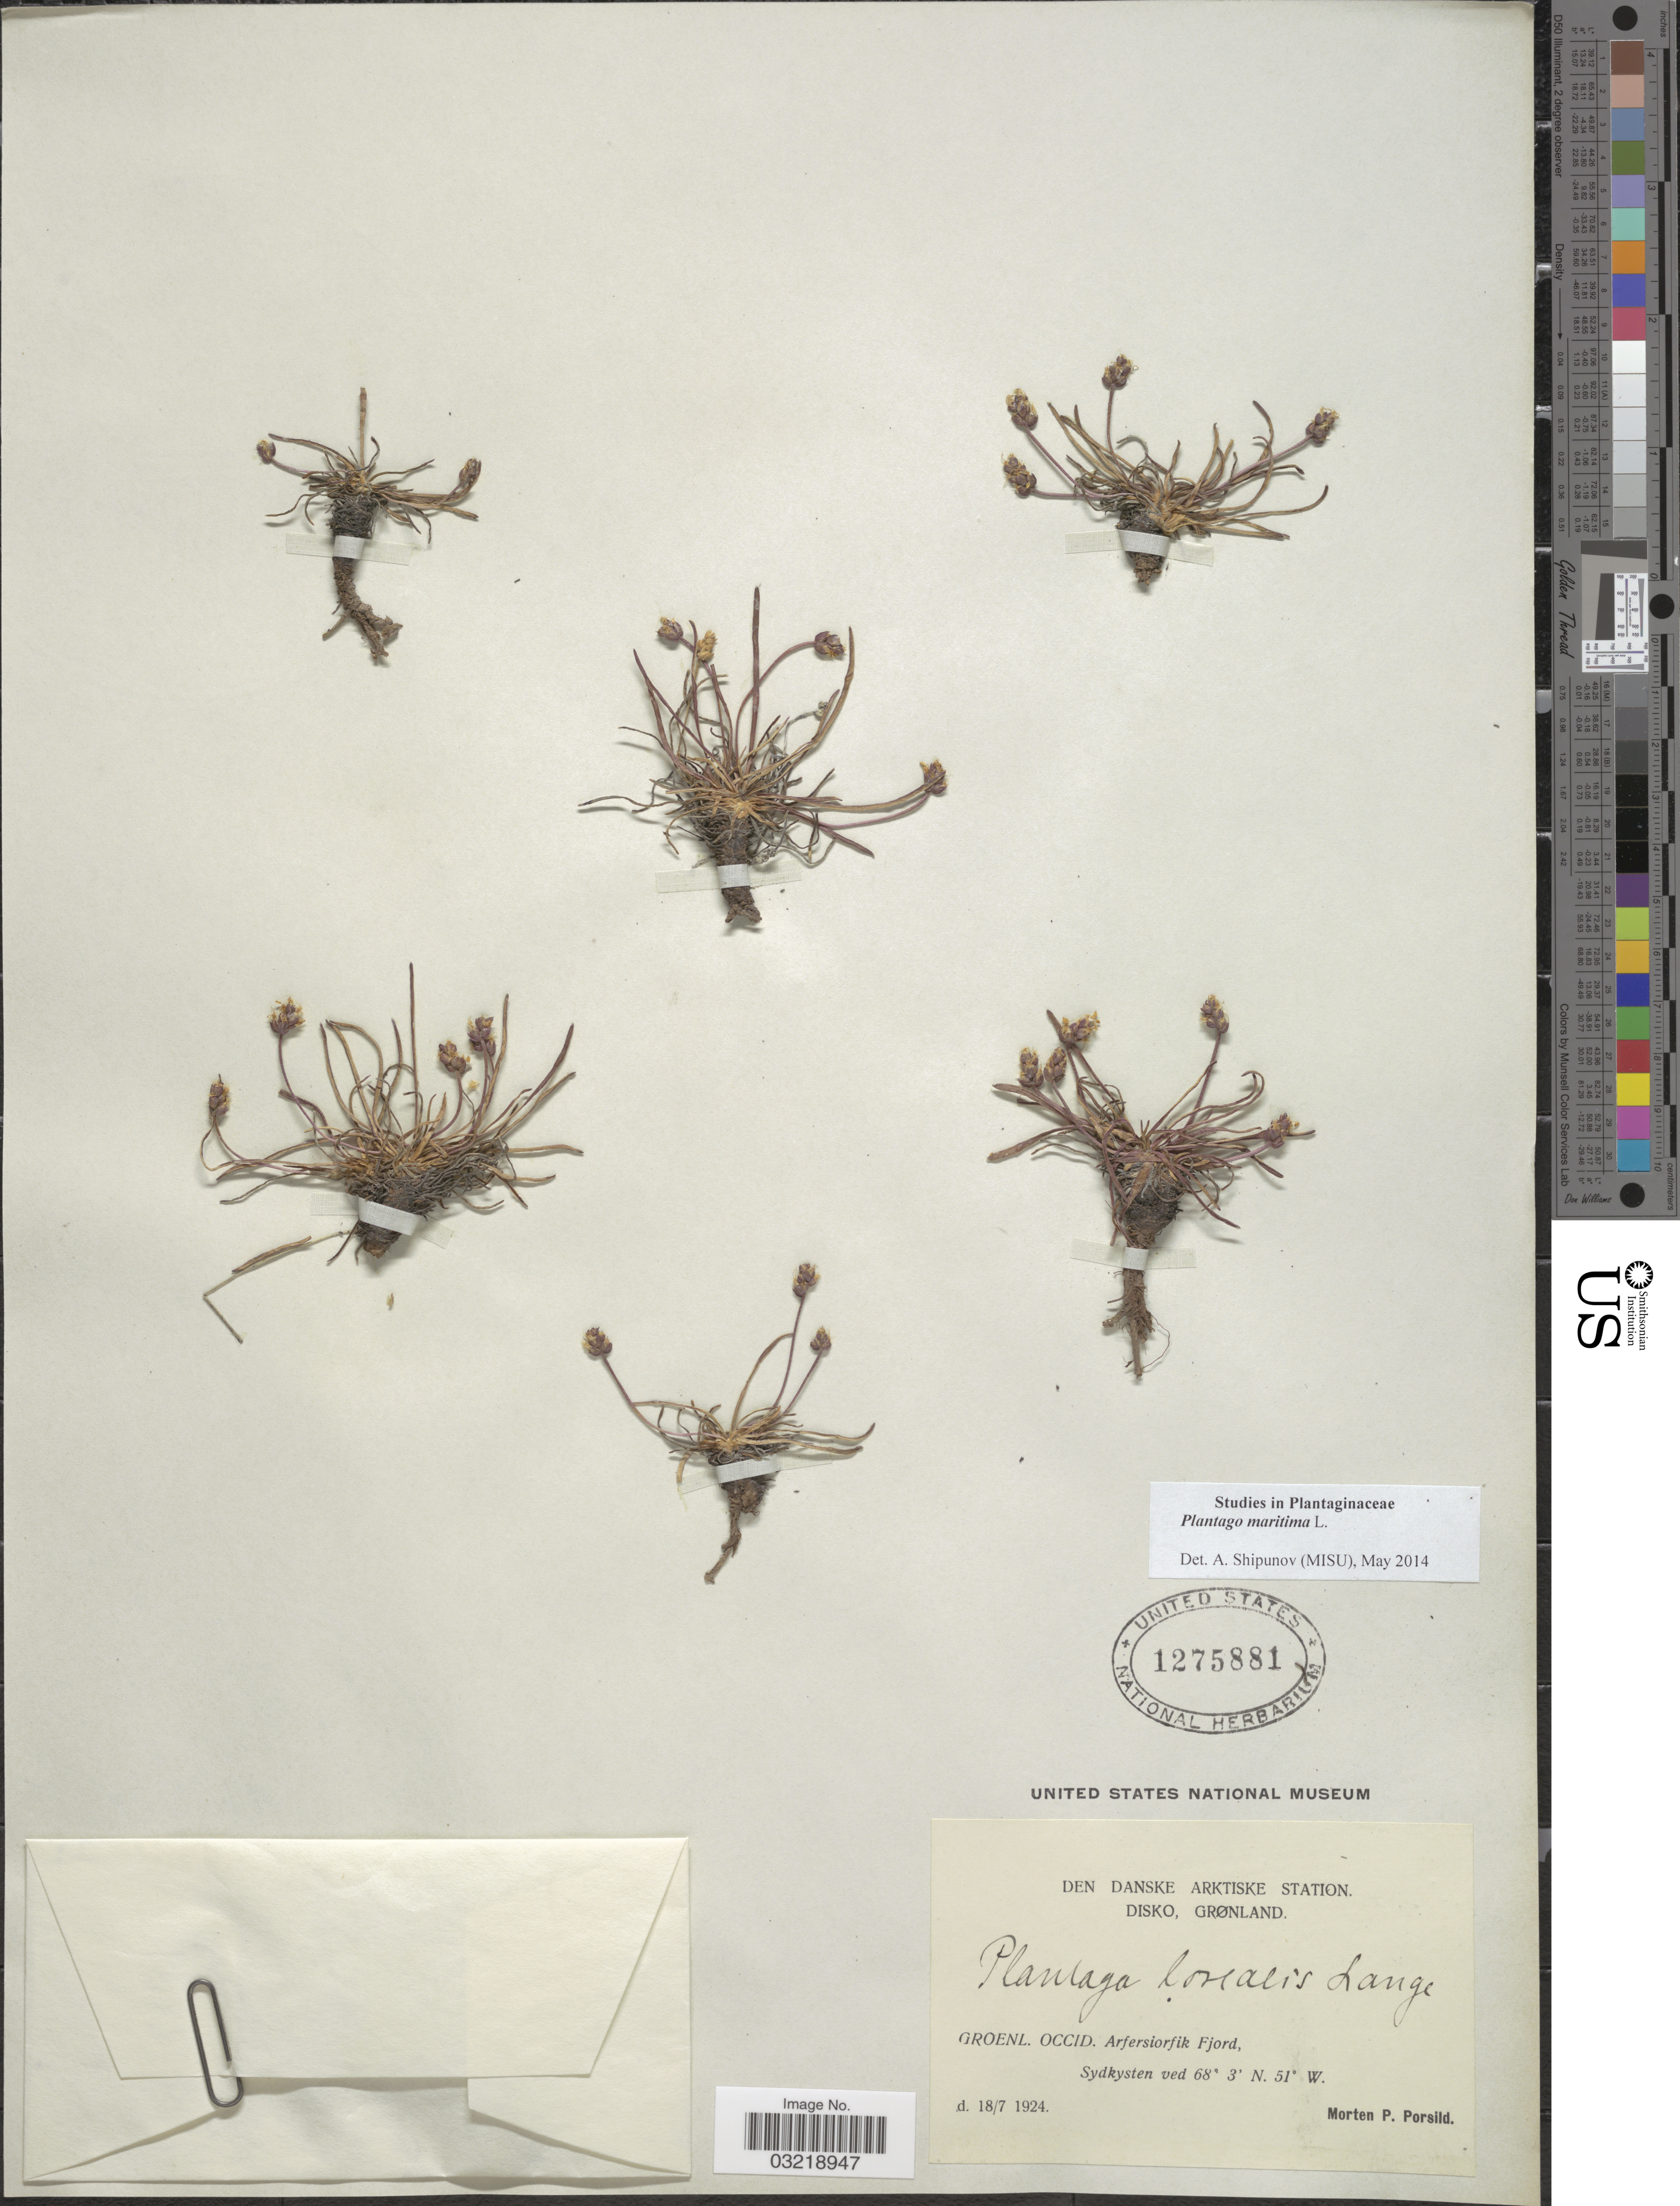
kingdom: Plantae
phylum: Tracheophyta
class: Magnoliopsida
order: Lamiales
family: Plantaginaceae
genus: Plantago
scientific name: Plantago maritima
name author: L.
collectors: M. P. Porsild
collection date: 1924-07-18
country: Greenland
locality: Den Danske Arktiske Station. Disko, Grønland. Groenl. Occid. Arfersiorfik Fjord, Sydkysten ved.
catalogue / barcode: US 1275881